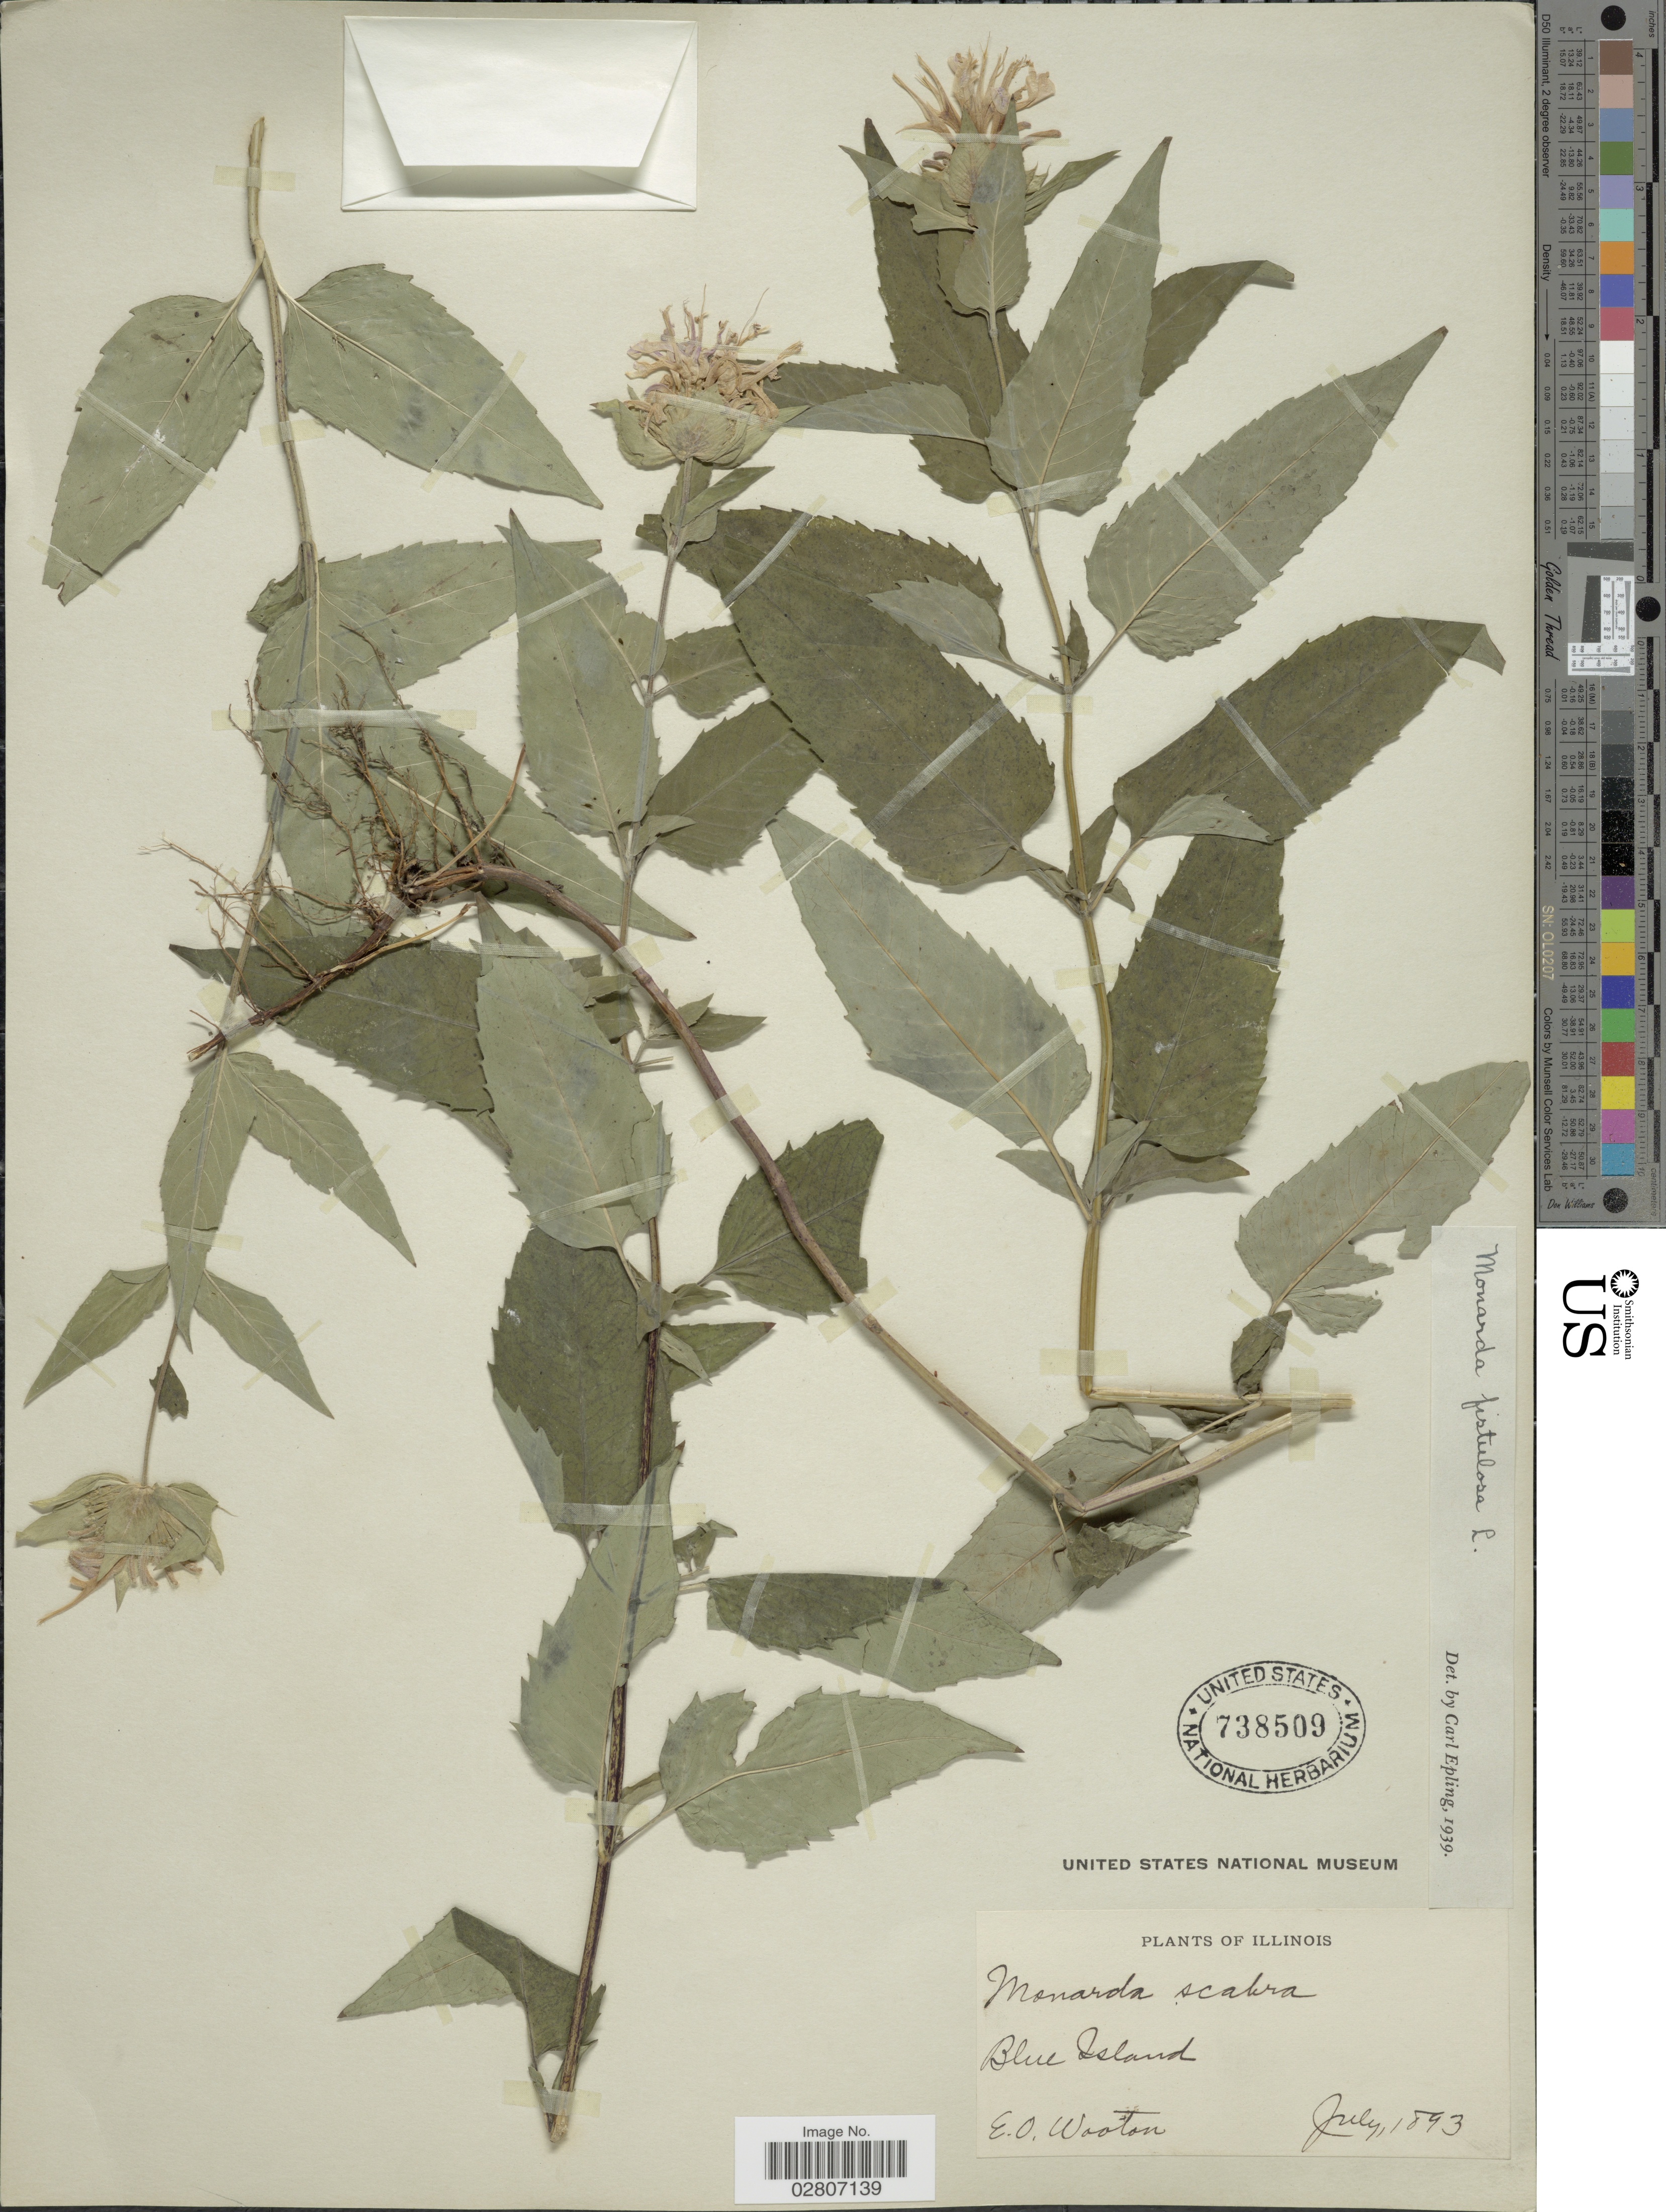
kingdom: Plantae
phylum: Tracheophyta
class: Magnoliopsida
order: Lamiales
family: Lamiaceae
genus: Monarda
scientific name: Monarda fistulosa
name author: L.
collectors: E. O. Wooton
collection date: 1893-07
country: United States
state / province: Illinois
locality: Blue Island.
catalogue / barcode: US 738509